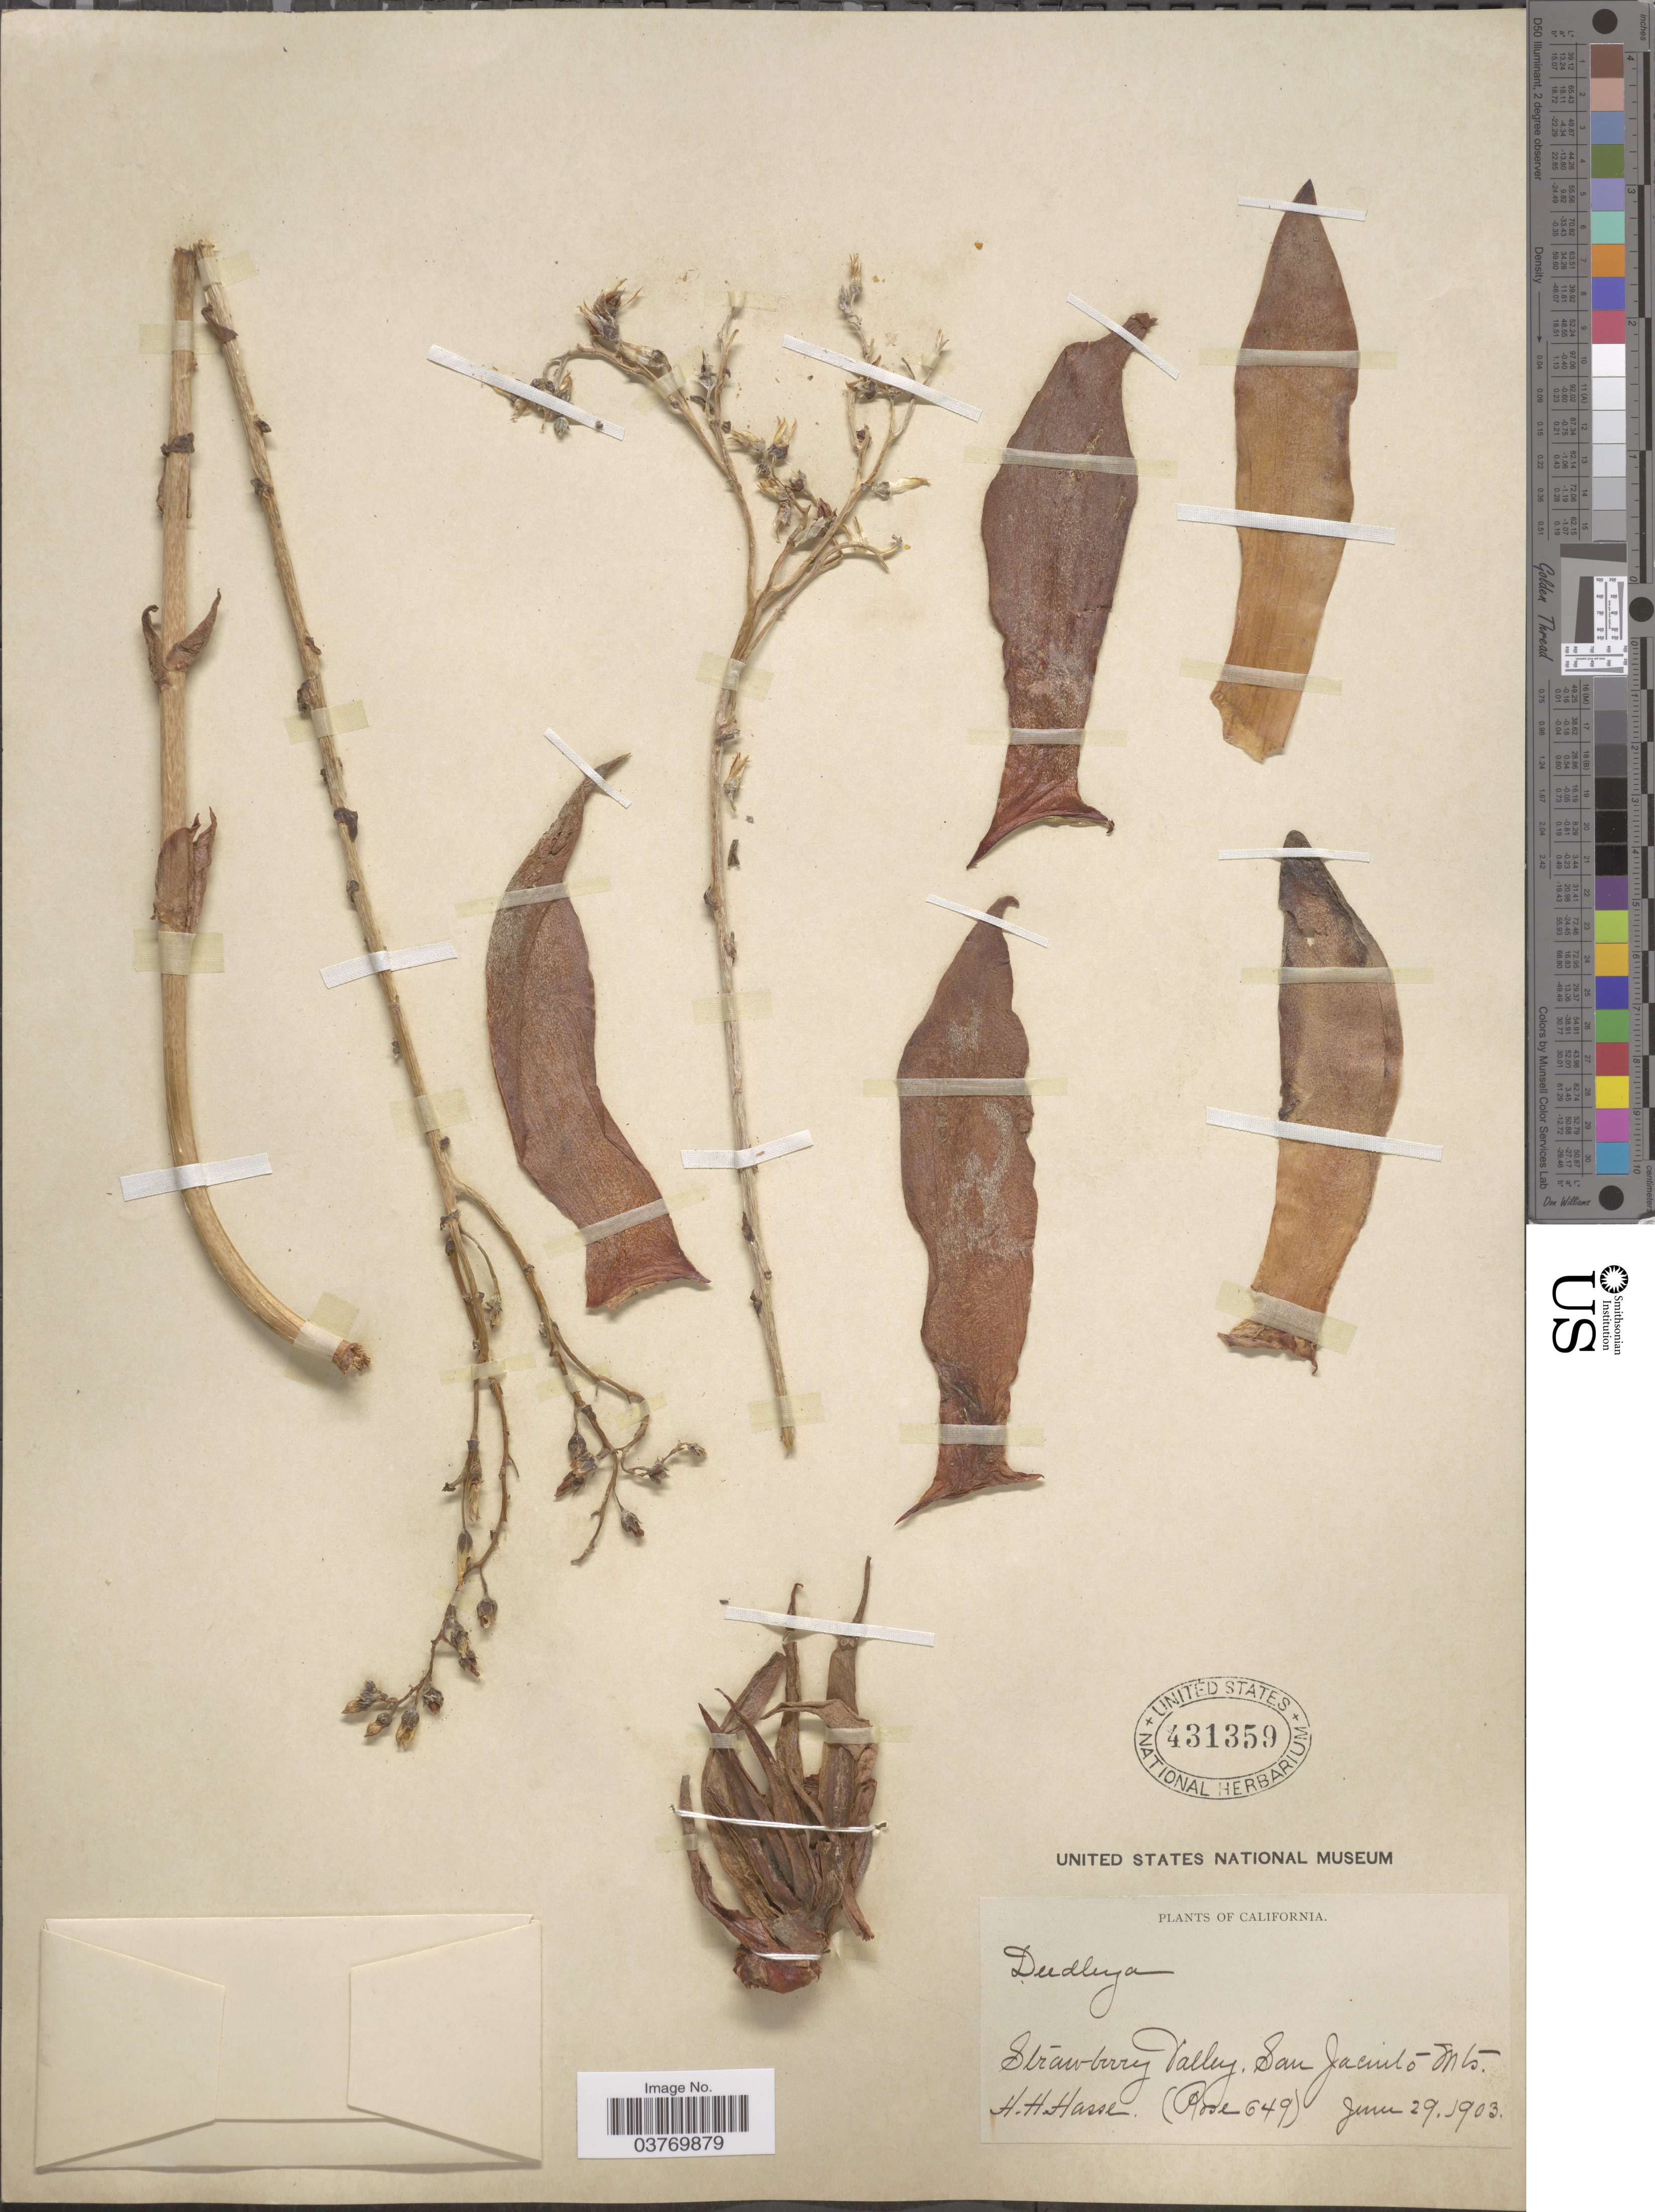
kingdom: Plantae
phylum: Tracheophyta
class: Magnoliopsida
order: Saxifragales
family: Crassulaceae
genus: Dudleya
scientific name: Dudleya sp.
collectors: H. Hasse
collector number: Rose 649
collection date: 1903-06-29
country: United States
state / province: California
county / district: Riverside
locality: Strawberry Valley, San Jacinto Mts.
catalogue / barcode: US 431359